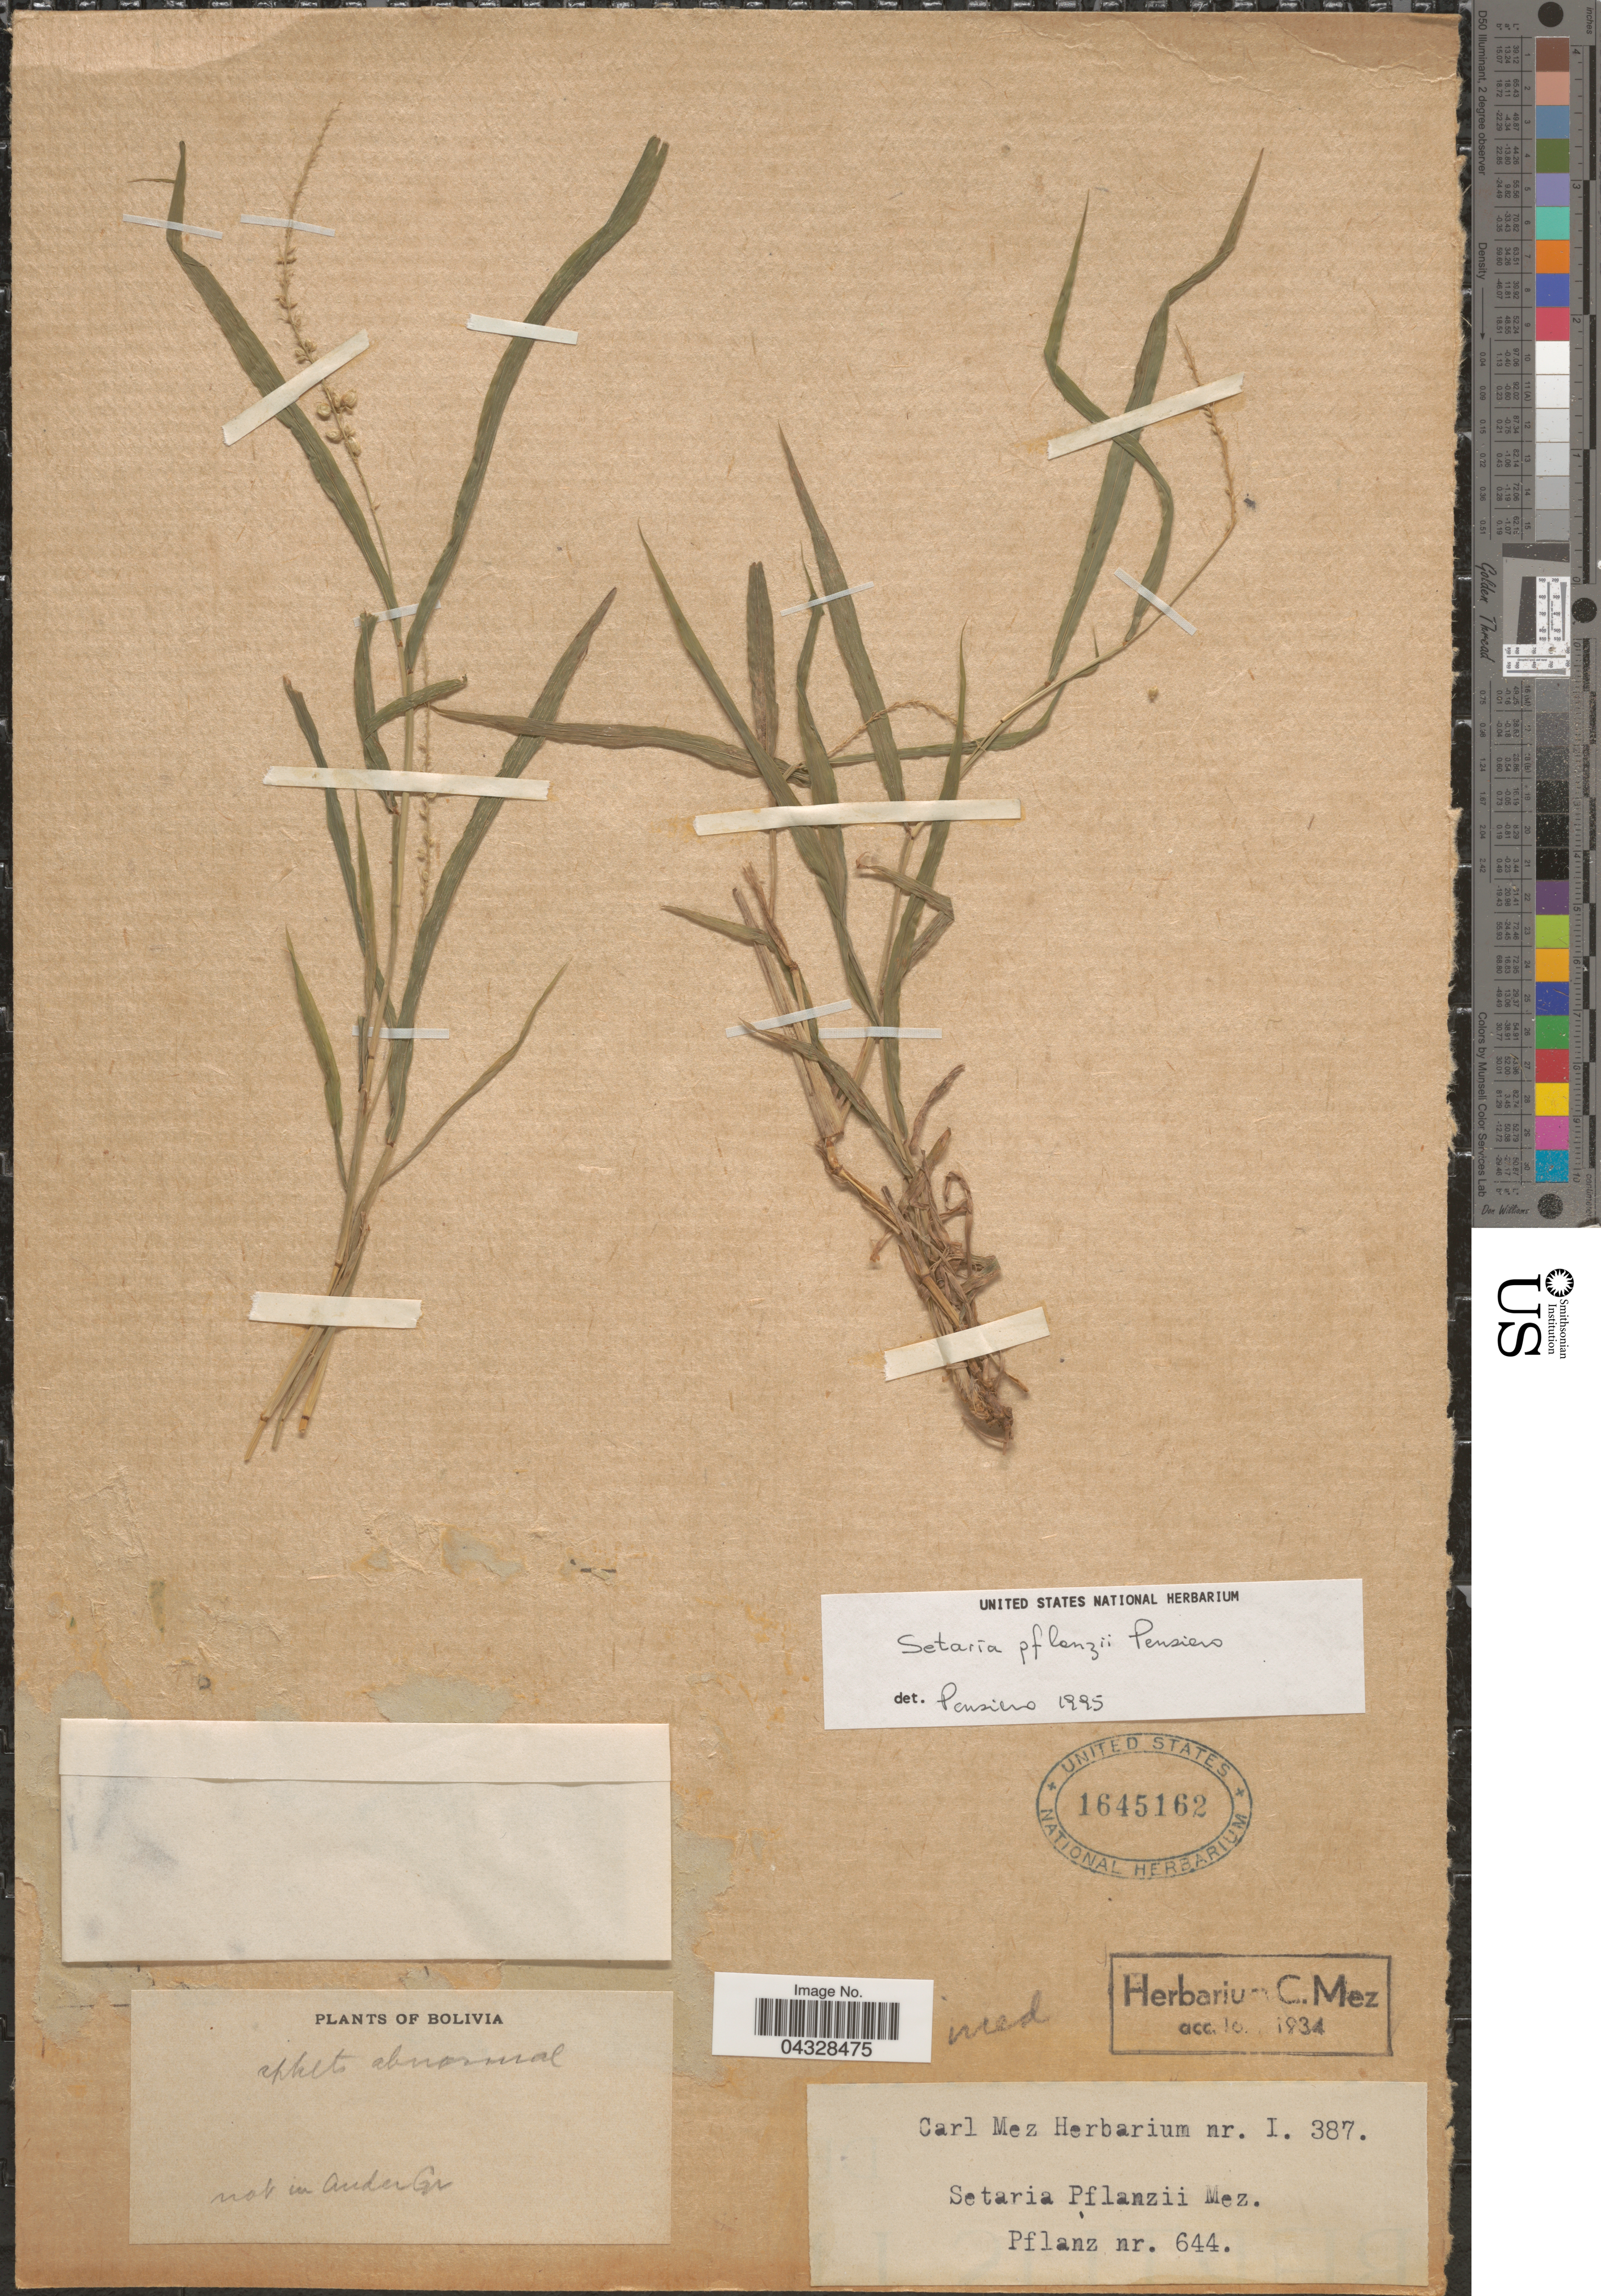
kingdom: Plantae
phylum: Tracheophyta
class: Liliopsida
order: Poales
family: Poaceae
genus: Setaria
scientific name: Setaria pflanzii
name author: Pensiero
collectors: -. Pflanz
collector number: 644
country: Bolivia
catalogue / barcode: US 1645162